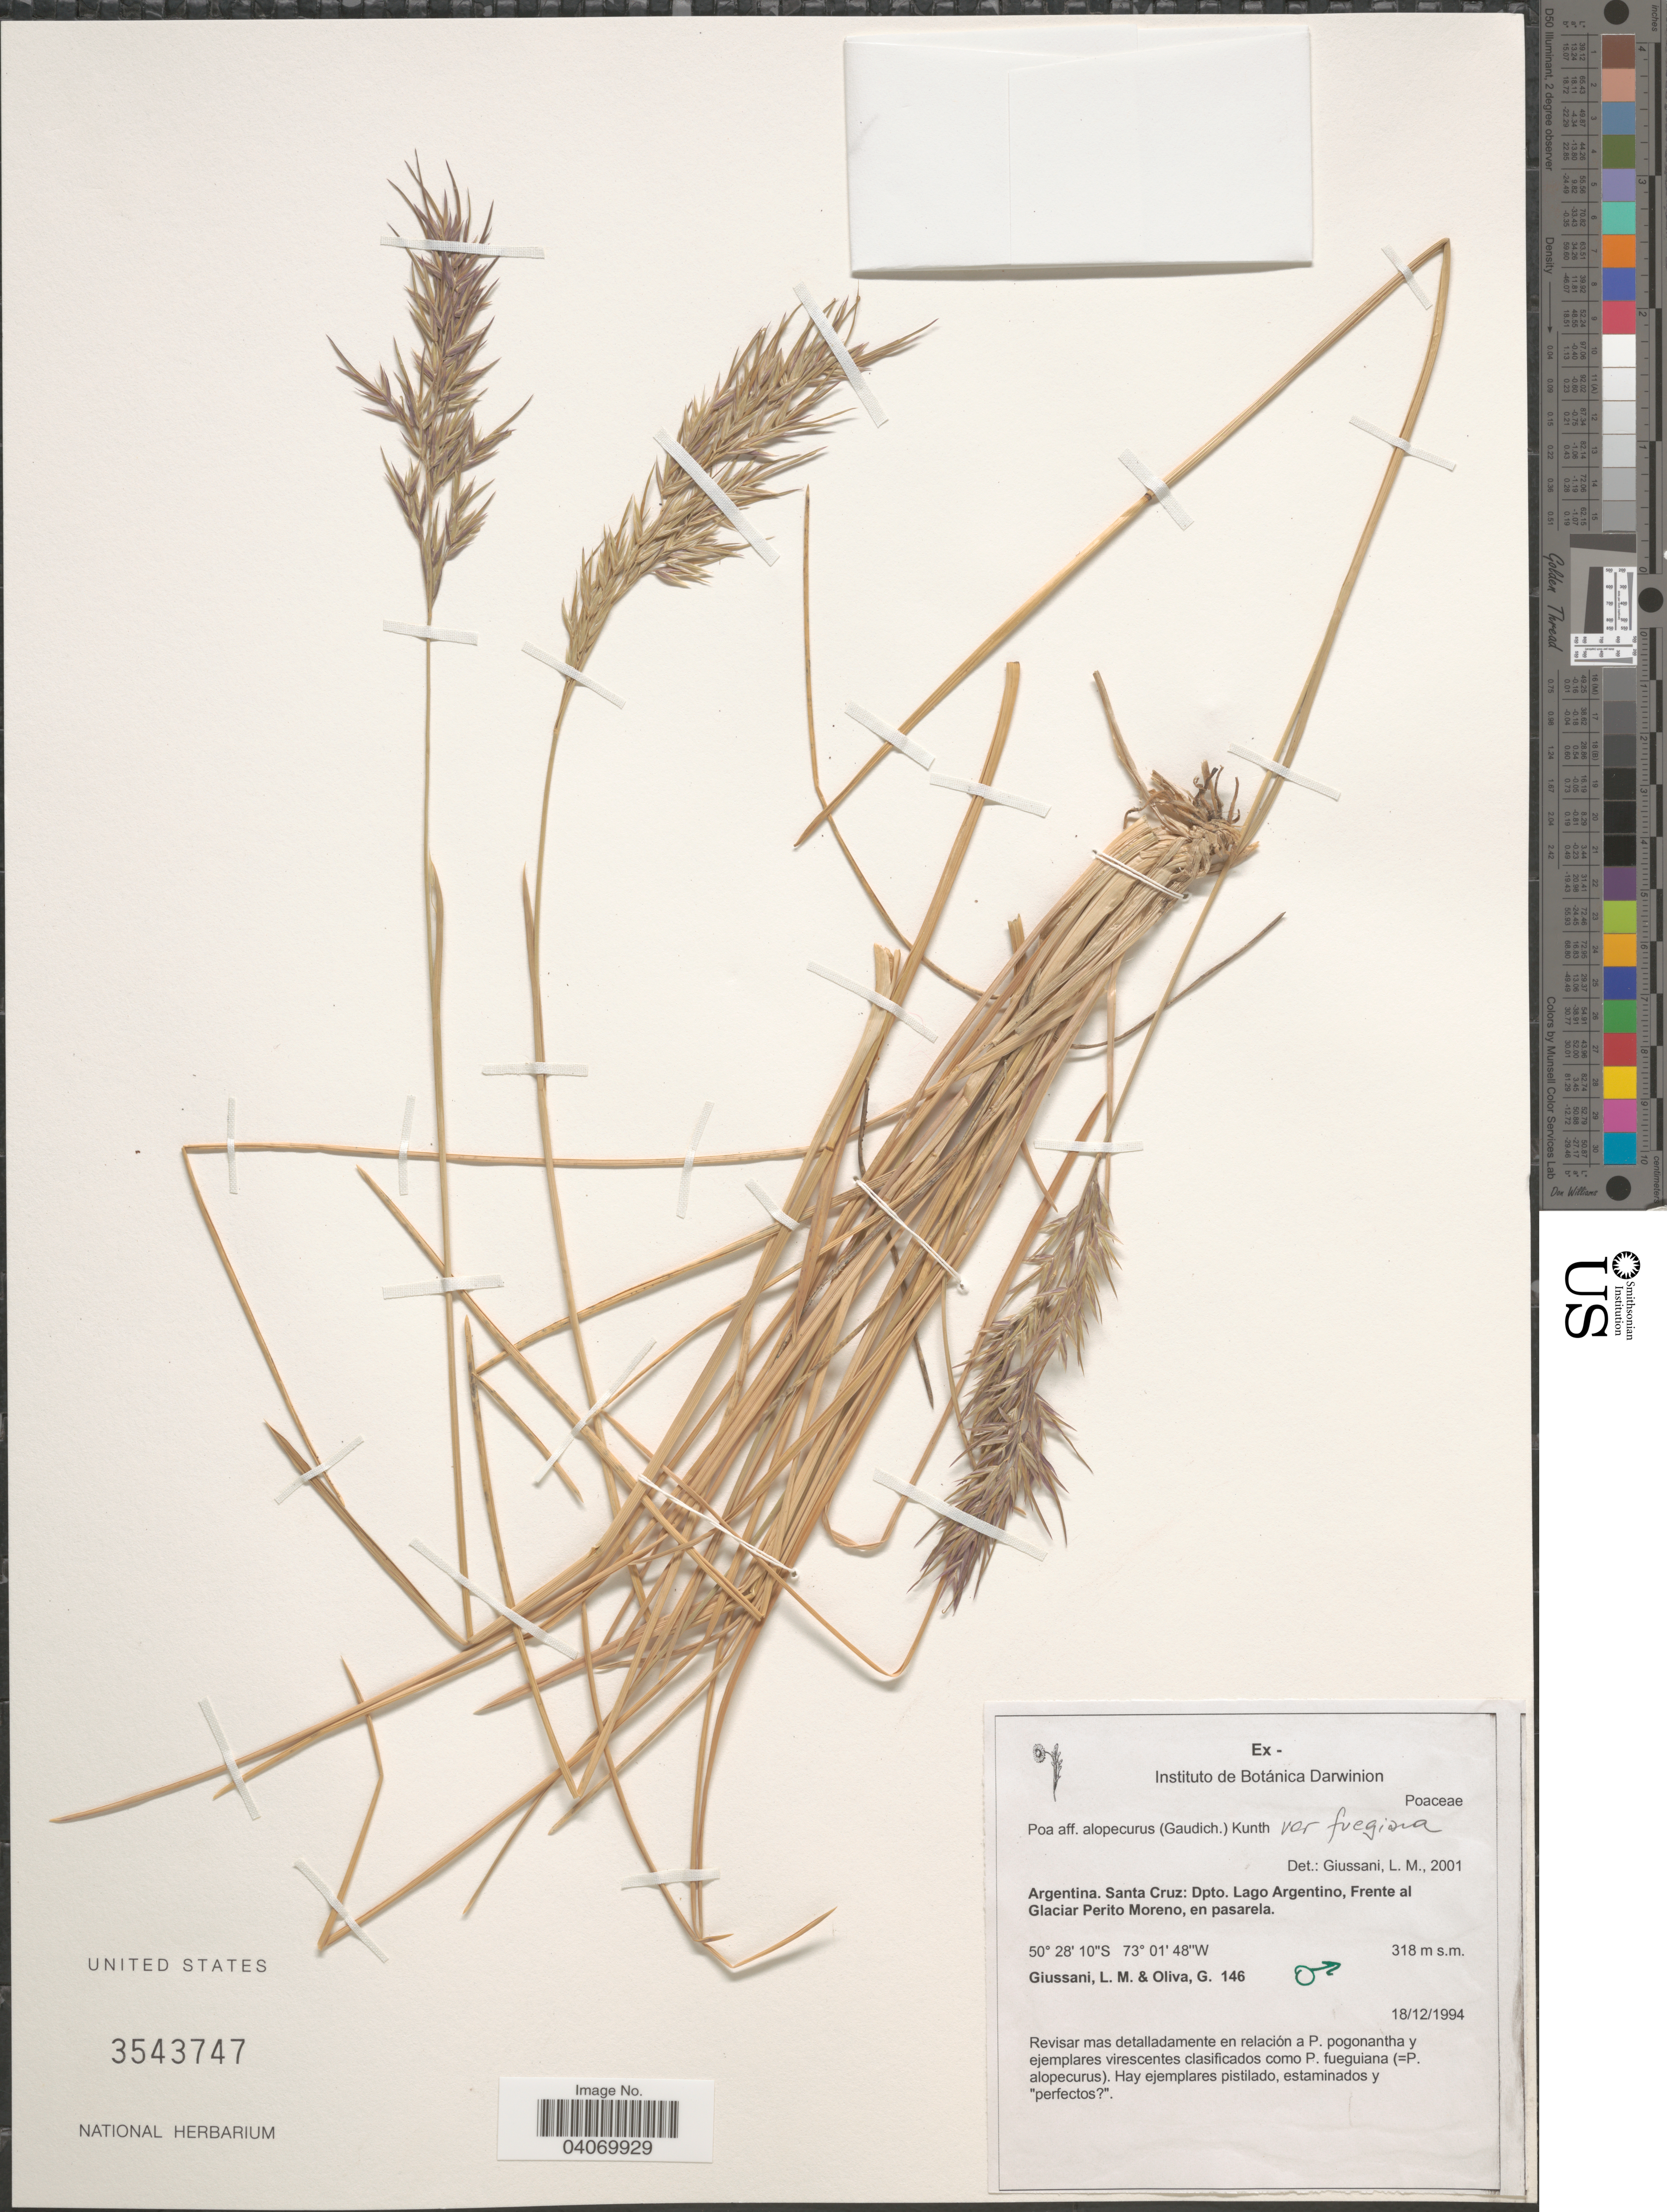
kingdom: Plantae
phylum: Tracheophyta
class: Liliopsida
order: Poales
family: Poaceae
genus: Poa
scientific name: Poa alopecurus subsp. fuegiana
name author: (Hook. f.) D.M. Moore & Dogg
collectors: L. Giussani & G. Oliva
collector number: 146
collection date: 1994-12-18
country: Argentina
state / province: Santa Cruz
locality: Dpto. Lago Argentino, Frente al Glaciar Perito Moreno, en pasarela.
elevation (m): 318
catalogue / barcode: US 3543747